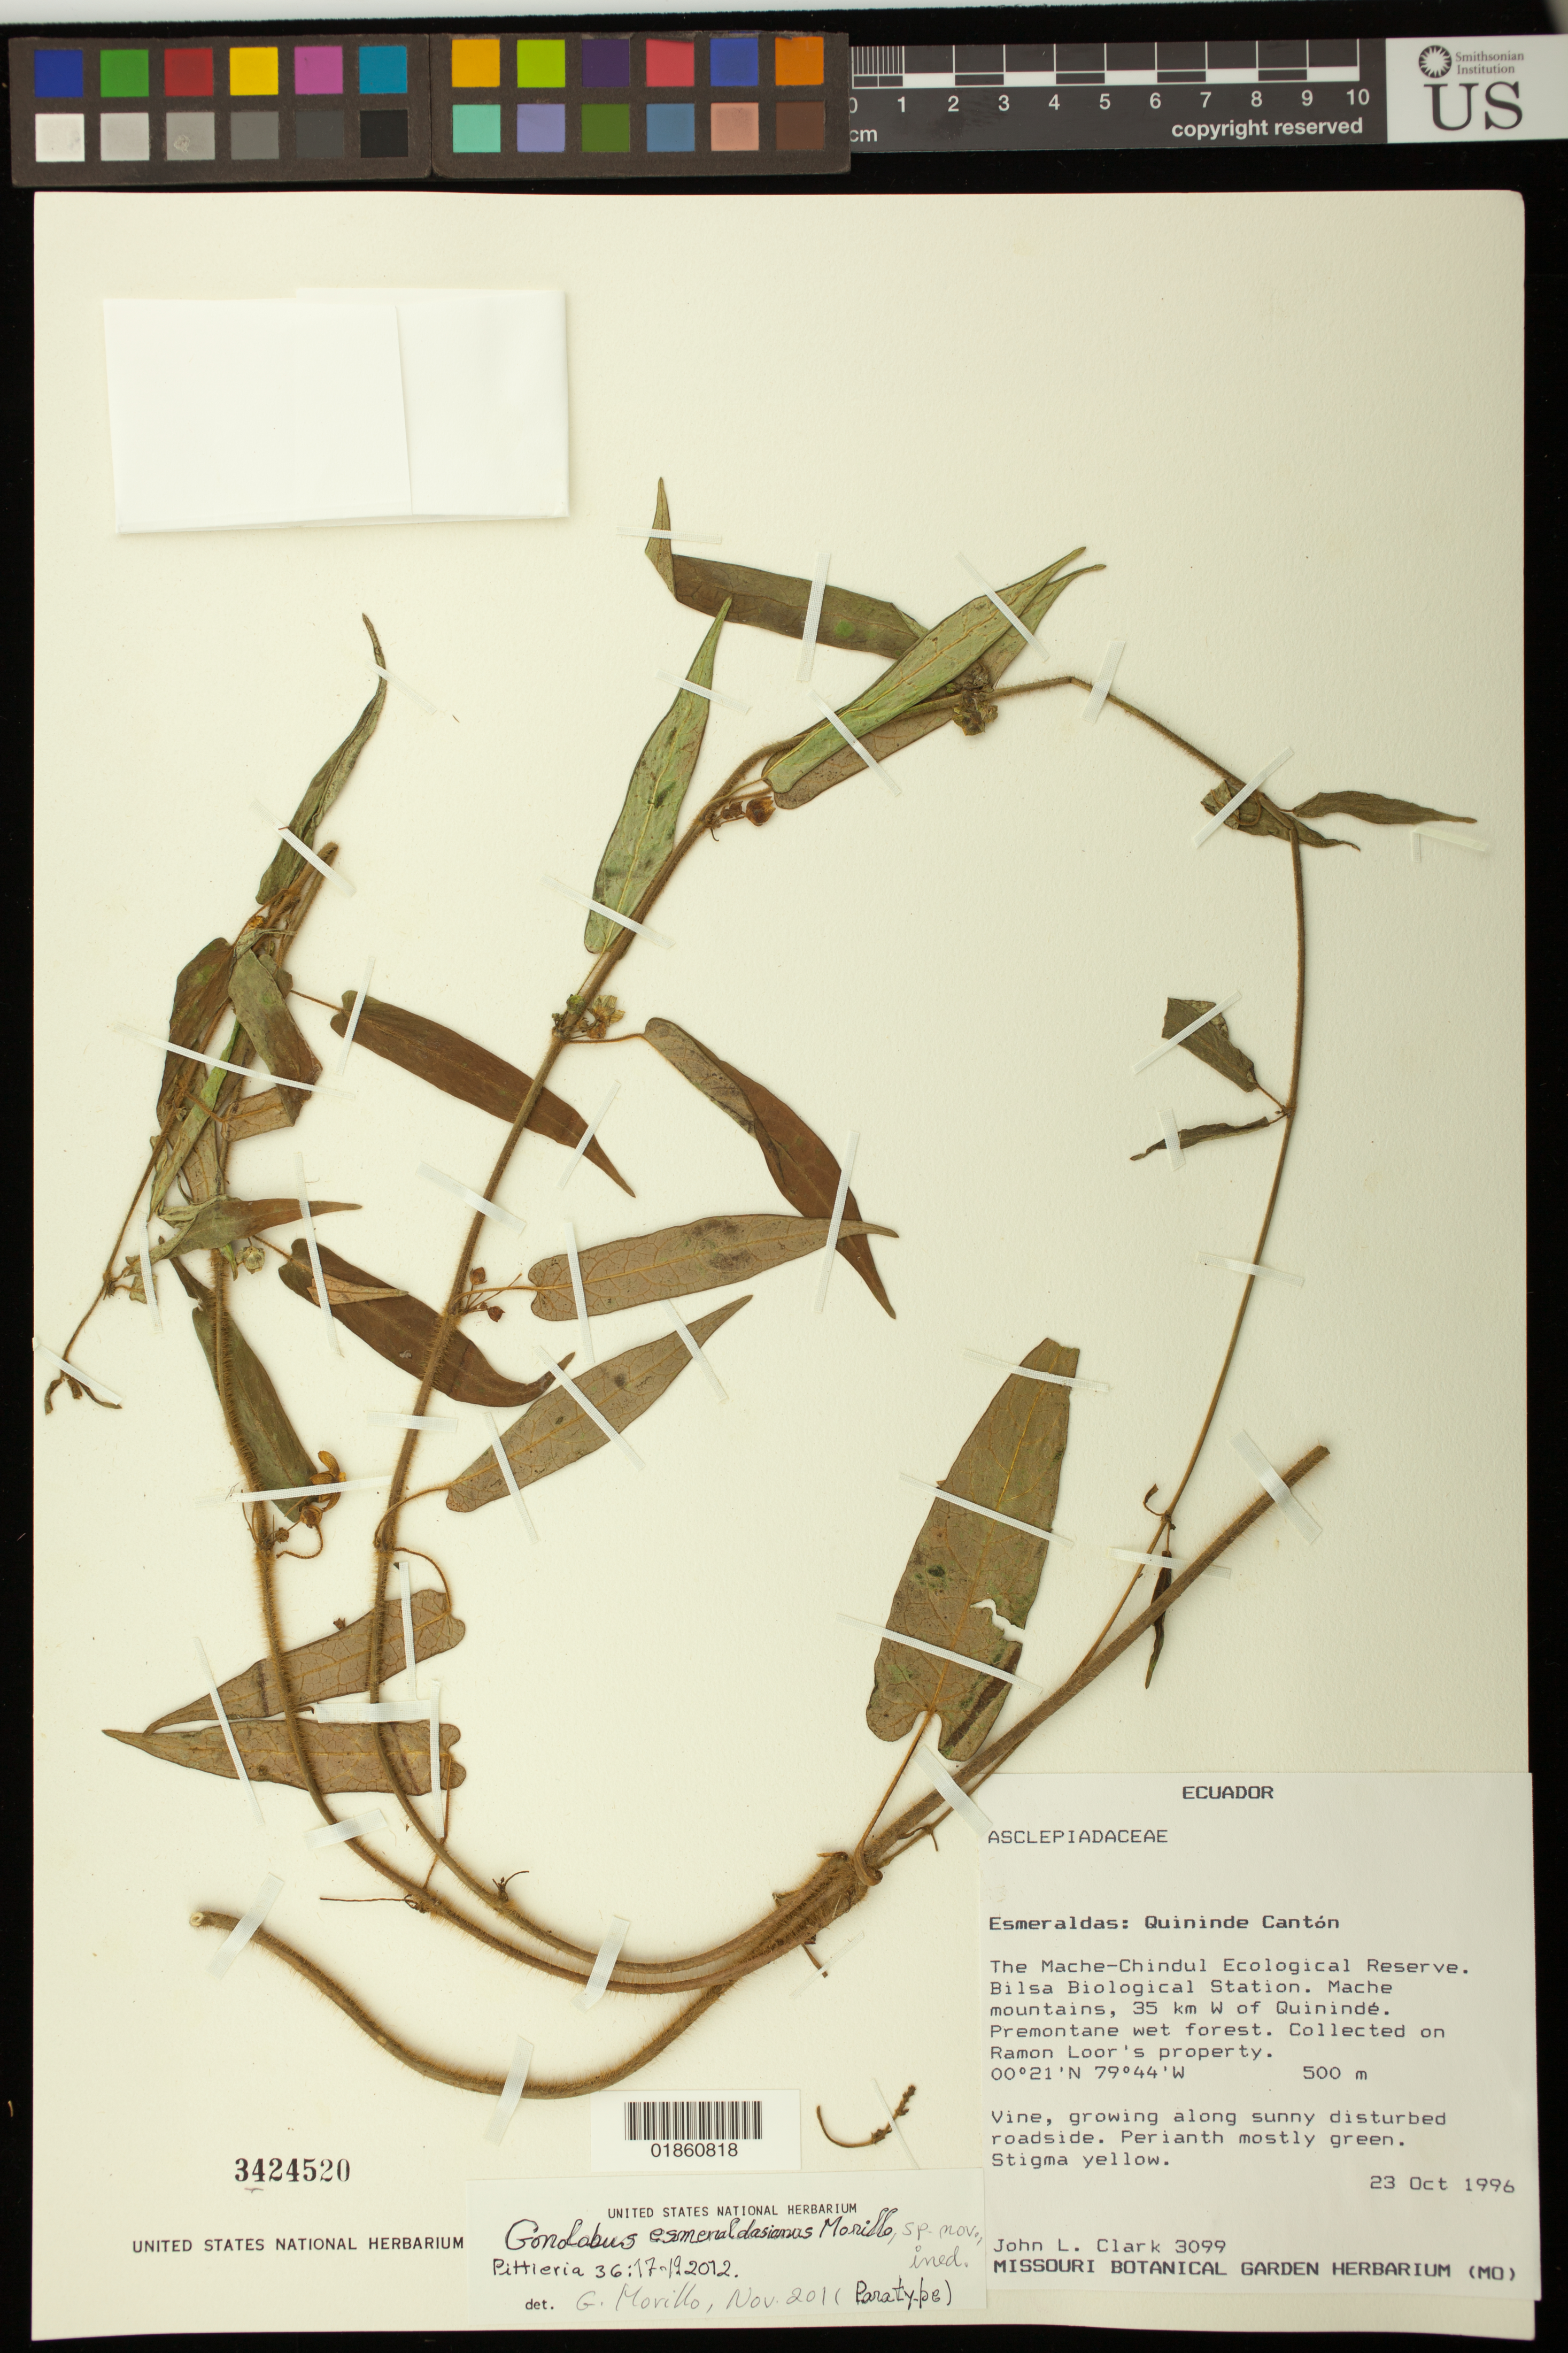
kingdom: Plantae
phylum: Tracheophyta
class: Magnoliopsida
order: Gentianales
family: Apocynaceae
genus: Gonolobus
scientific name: Gonolobus esmeraldasianum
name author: Morillo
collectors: J. L. Clark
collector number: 3099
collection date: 1996-10-23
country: Ecuador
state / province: Esmeraldas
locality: Quininde Cantón. The Mache-Chindul Ecological Reserve. Bilsa Biological Station. Mache mountains, 35 km W of Quinindé. Collected on Ramon Loor's property.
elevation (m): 500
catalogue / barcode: US 3424520